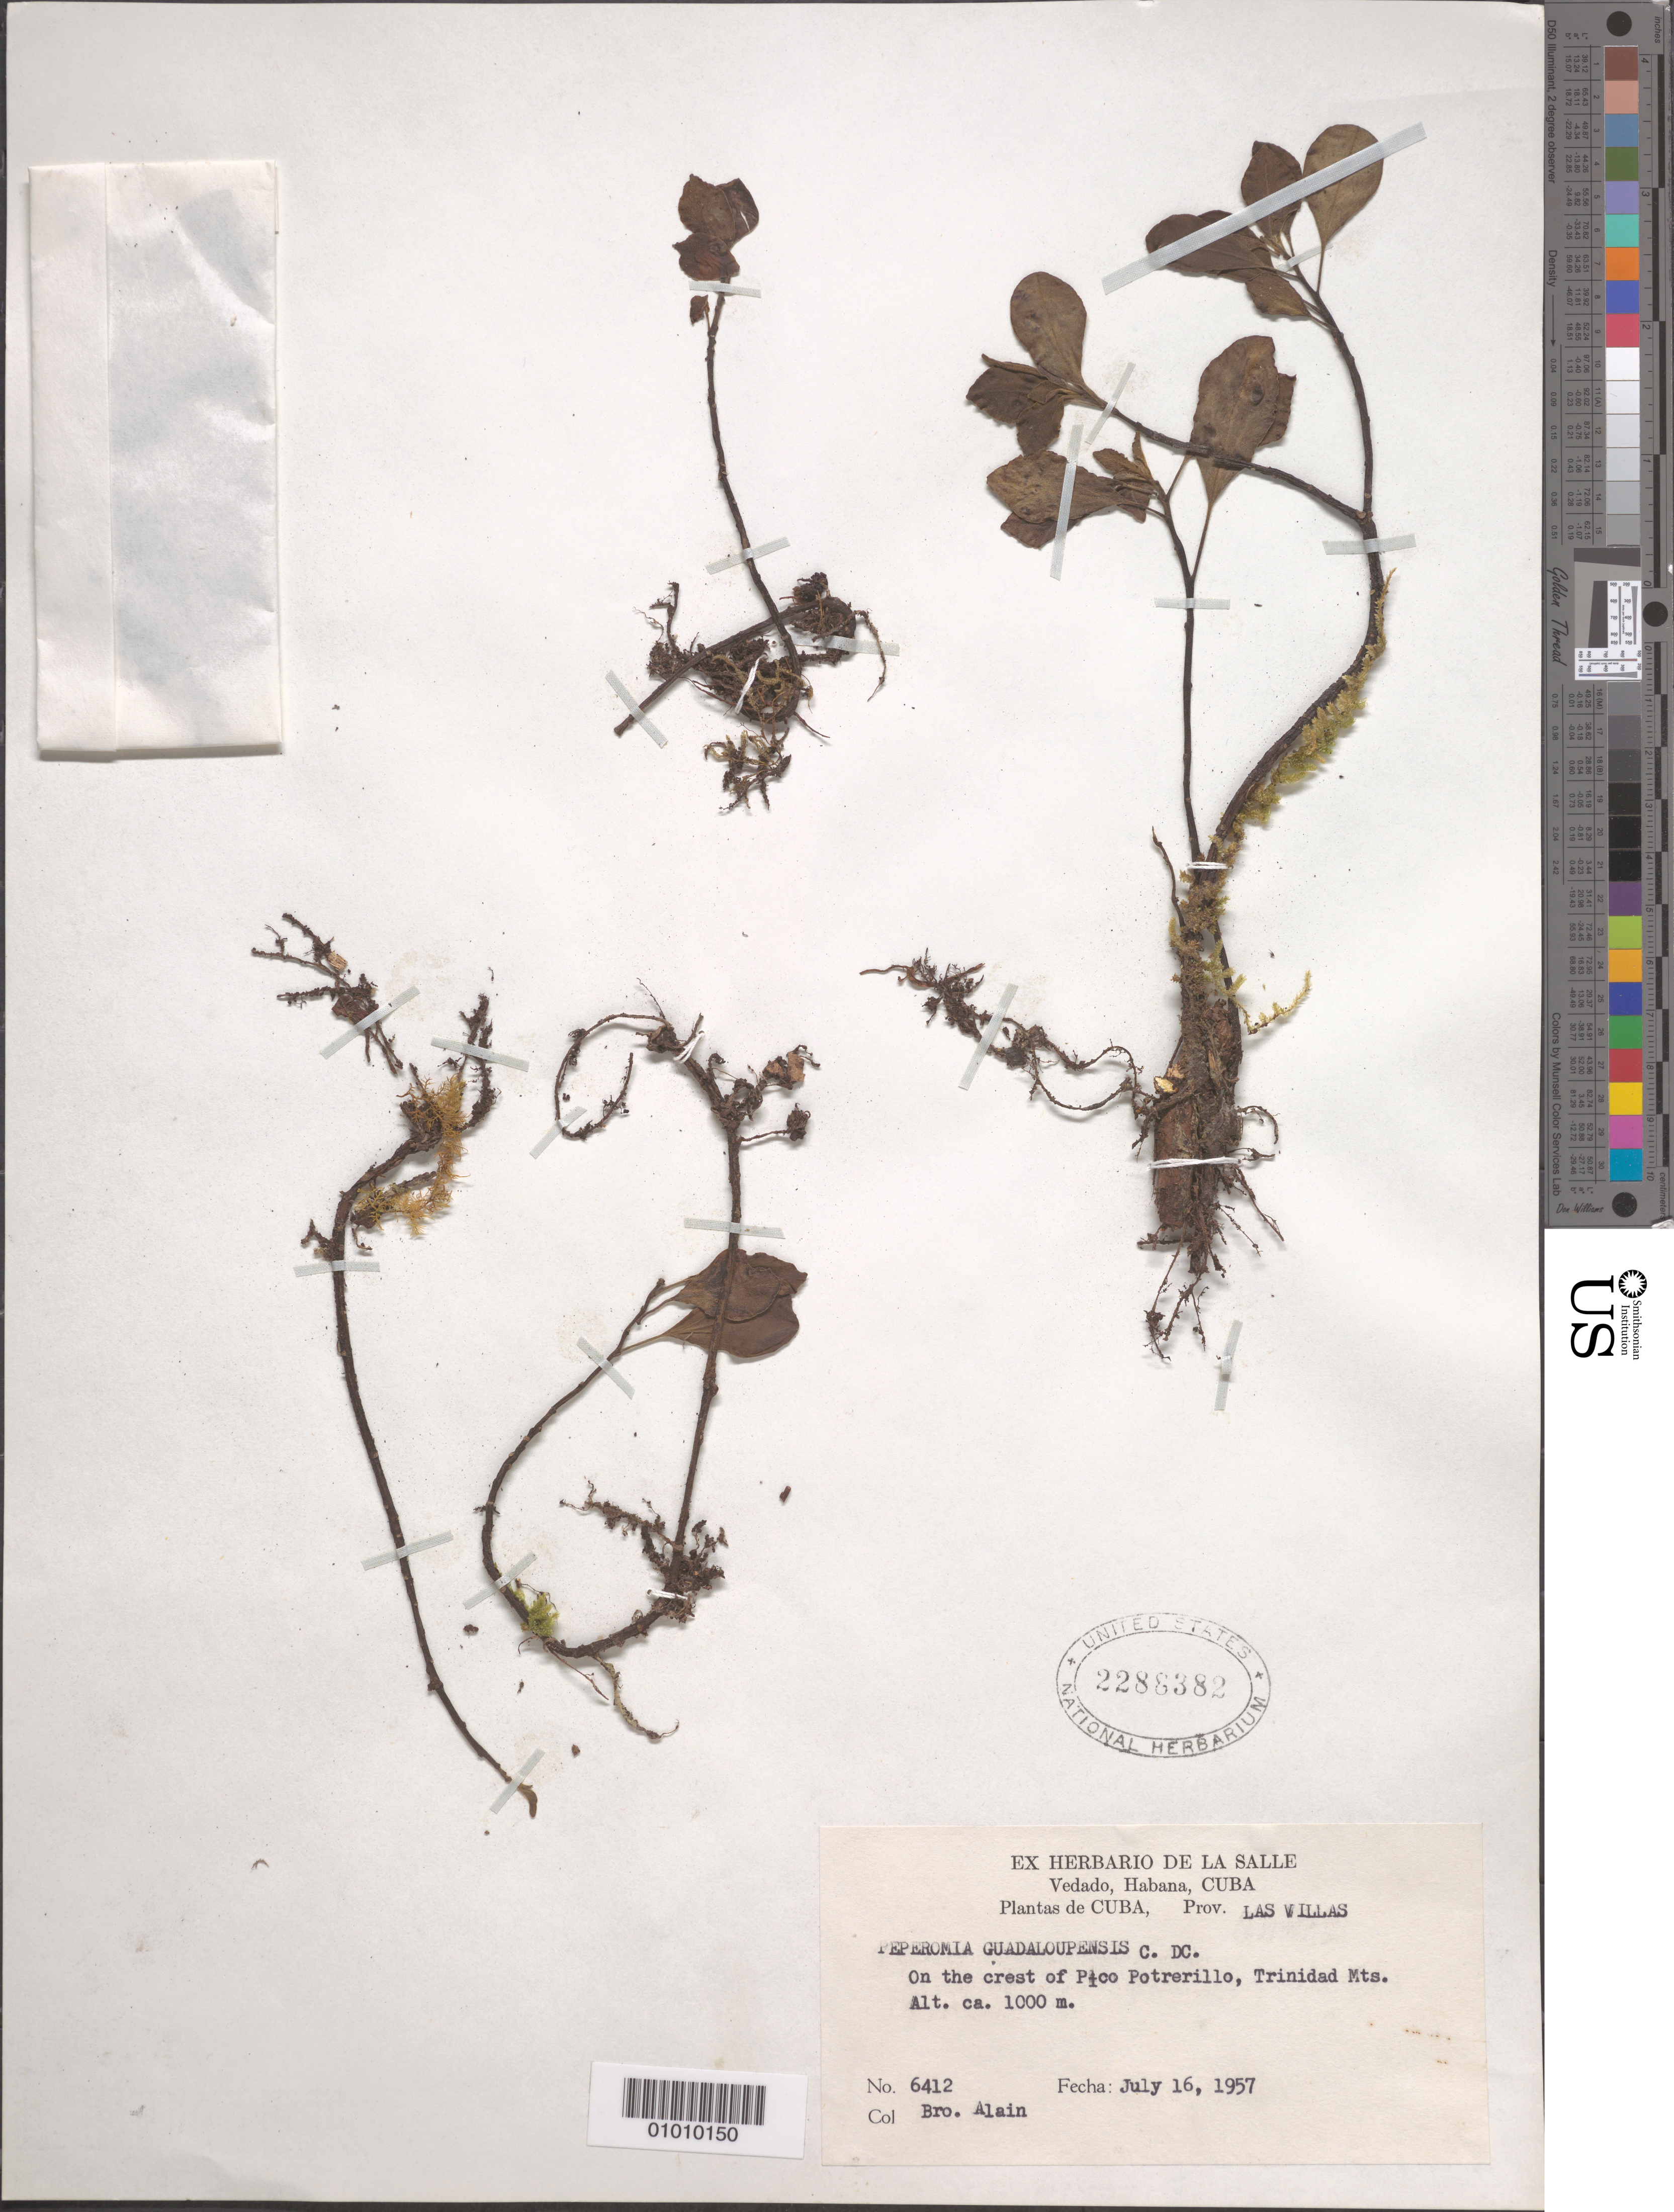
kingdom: Plantae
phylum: Tracheophyta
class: Magnoliopsida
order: Piperales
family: Piperaceae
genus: Peperomia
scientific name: Peperomia guadaloupensis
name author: C. DC.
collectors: A. H. Liogier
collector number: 6412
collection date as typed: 16 Jul 1957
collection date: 1957-07-16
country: Cuba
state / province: Las Villas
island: Cuba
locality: Vedado, Habana Las Villas On the crest of Pico Potrerillo, Trinidad Mts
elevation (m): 1000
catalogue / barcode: US 2288382